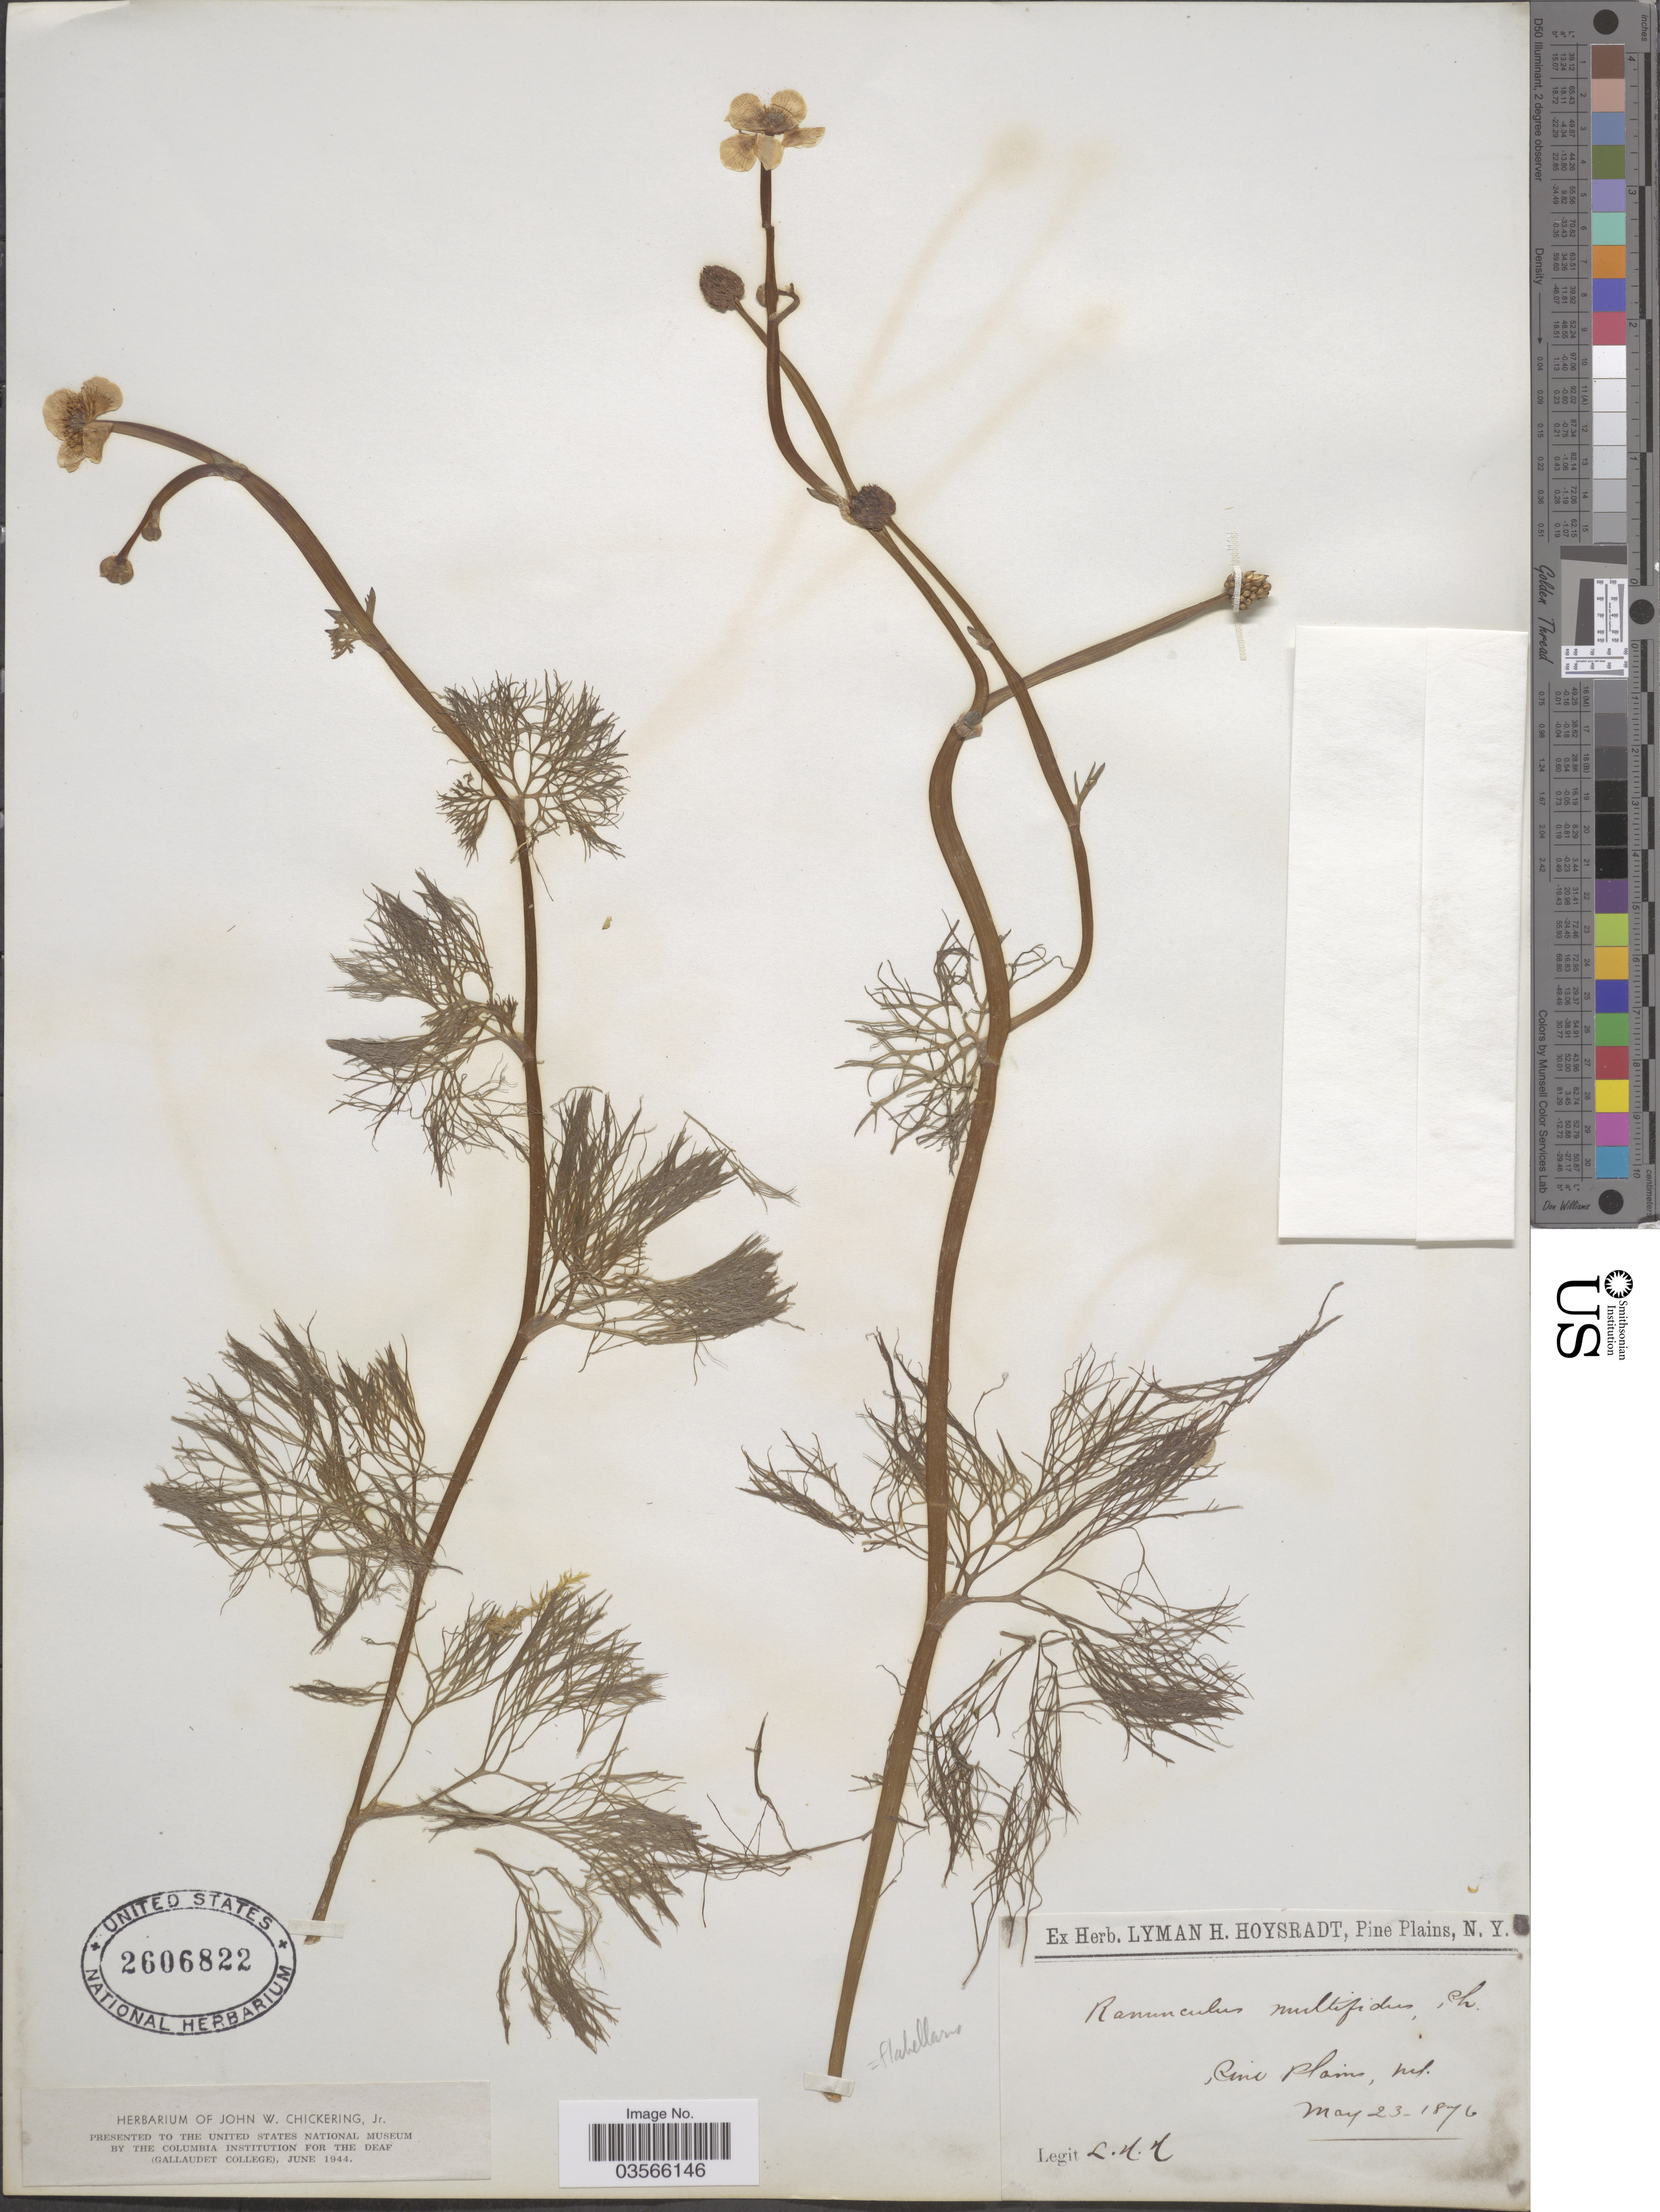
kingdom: Plantae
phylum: Tracheophyta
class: Magnoliopsida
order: Ranunculales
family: Ranunculaceae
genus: Ranunculus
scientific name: Ranunculus flabellaris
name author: Raf.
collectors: L. Hoysradt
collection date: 1876-05-23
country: United States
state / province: New York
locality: Pine Plains.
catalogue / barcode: US 2606822